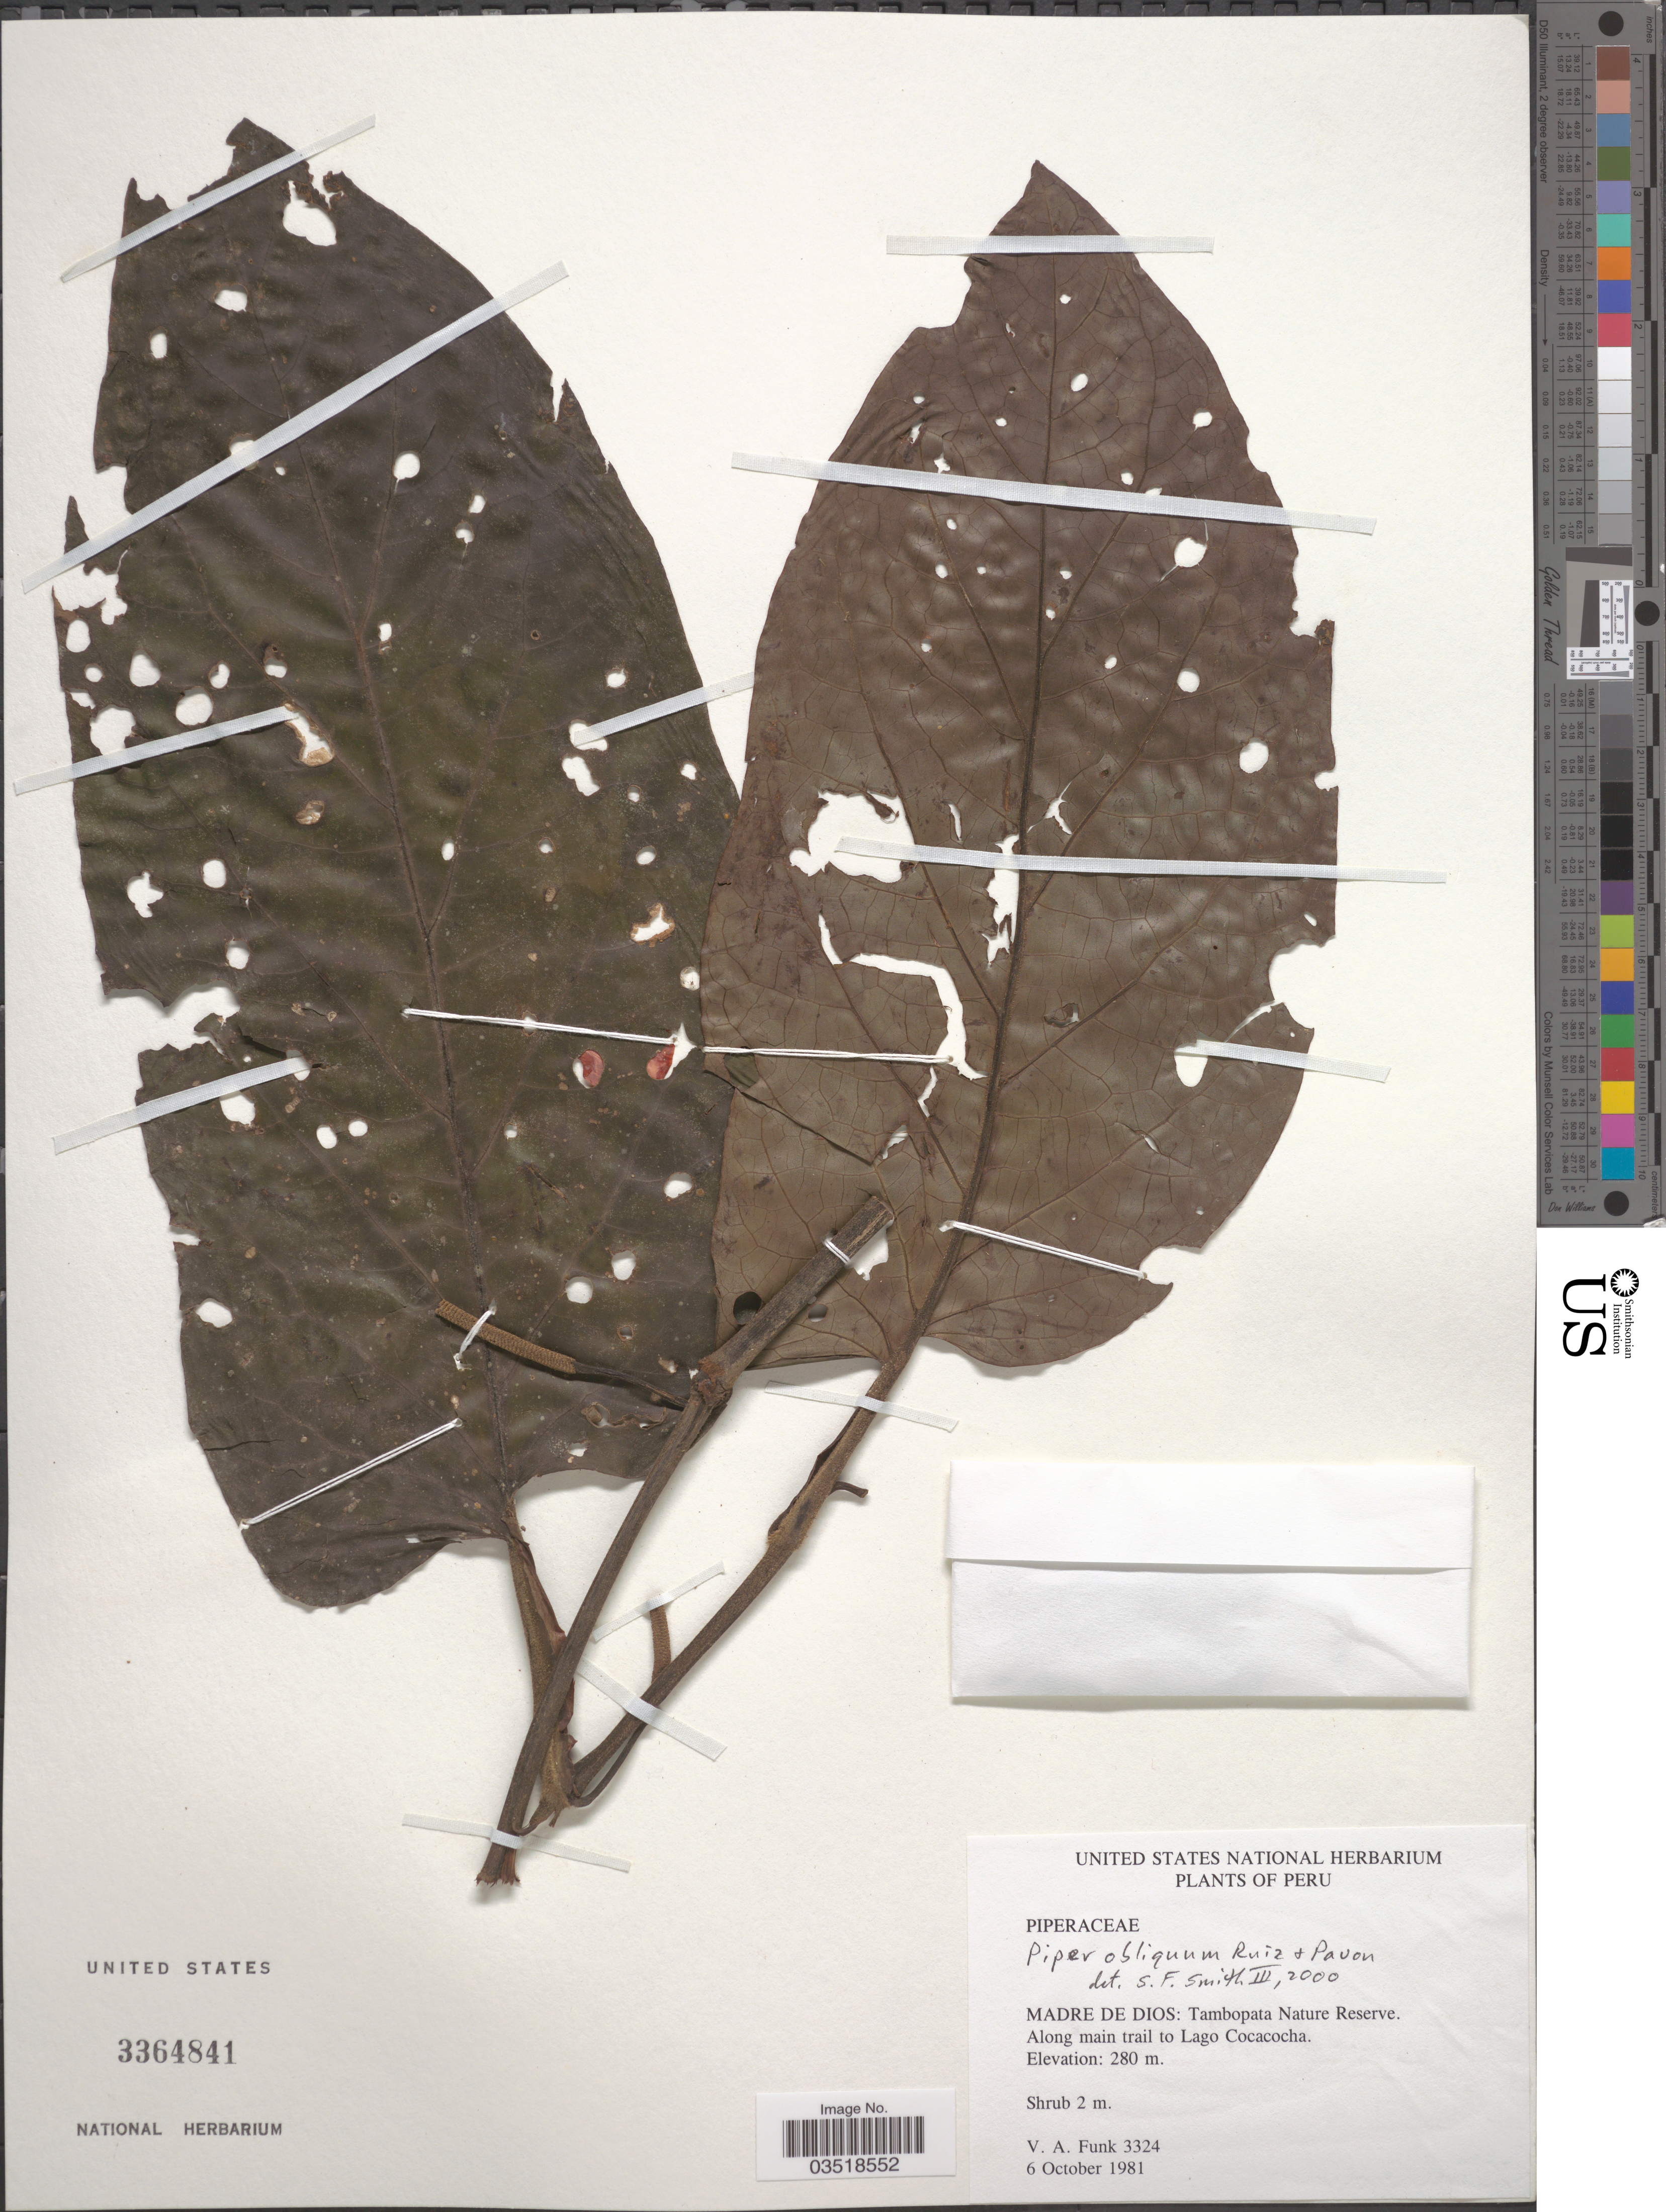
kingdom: Plantae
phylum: Tracheophyta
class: Magnoliopsida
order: Piperales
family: Piperaceae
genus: Piper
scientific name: Piper obliquum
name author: Ruiz & Pav.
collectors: V. Funk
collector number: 3324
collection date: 1981-10-06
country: Peru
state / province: Madre de Dios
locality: Tambopata Nature Reserve. Along main trail to Lago Cocacocha.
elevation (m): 280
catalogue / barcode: US 3364841